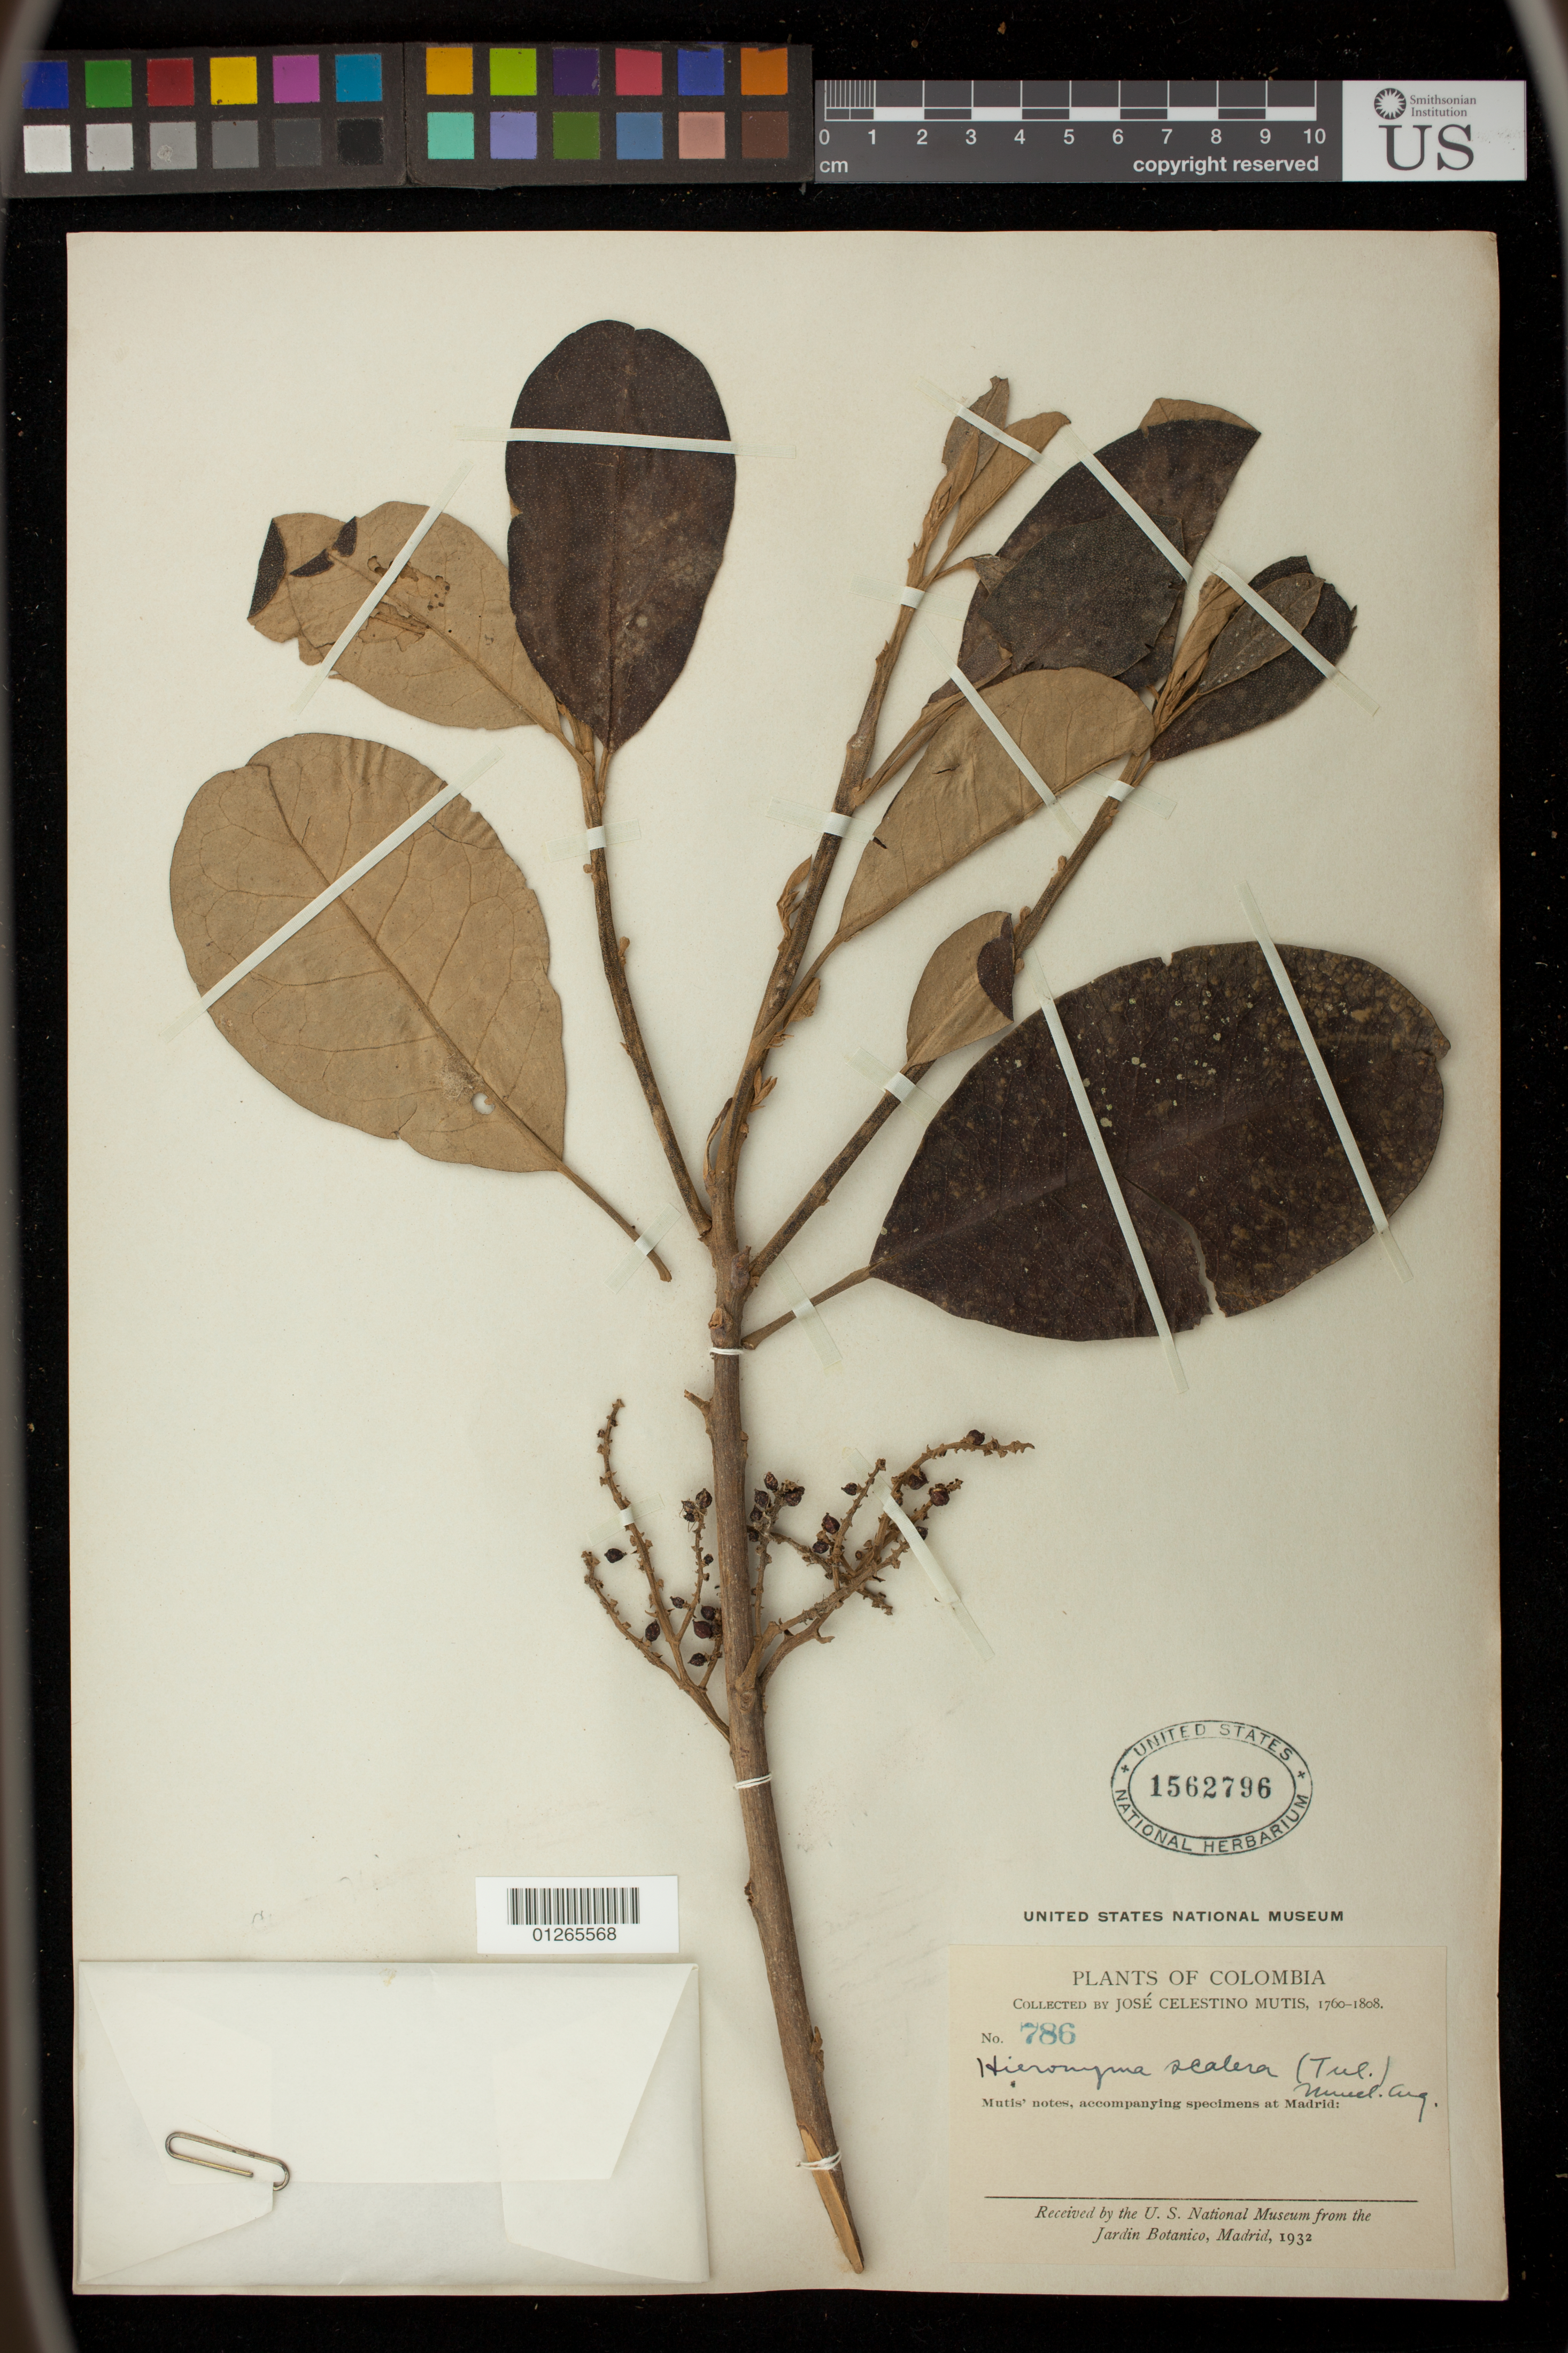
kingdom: Plantae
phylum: Tracheophyta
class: Magnoliopsida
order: Malpighiales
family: Phyllanthaceae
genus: Hieronyma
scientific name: Hieronyma scabrida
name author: (Tul.) Müll. Arg.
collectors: J. C. B. Mutis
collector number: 786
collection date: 1760-01-01/1808-12-31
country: Colombia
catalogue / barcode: US 1562796